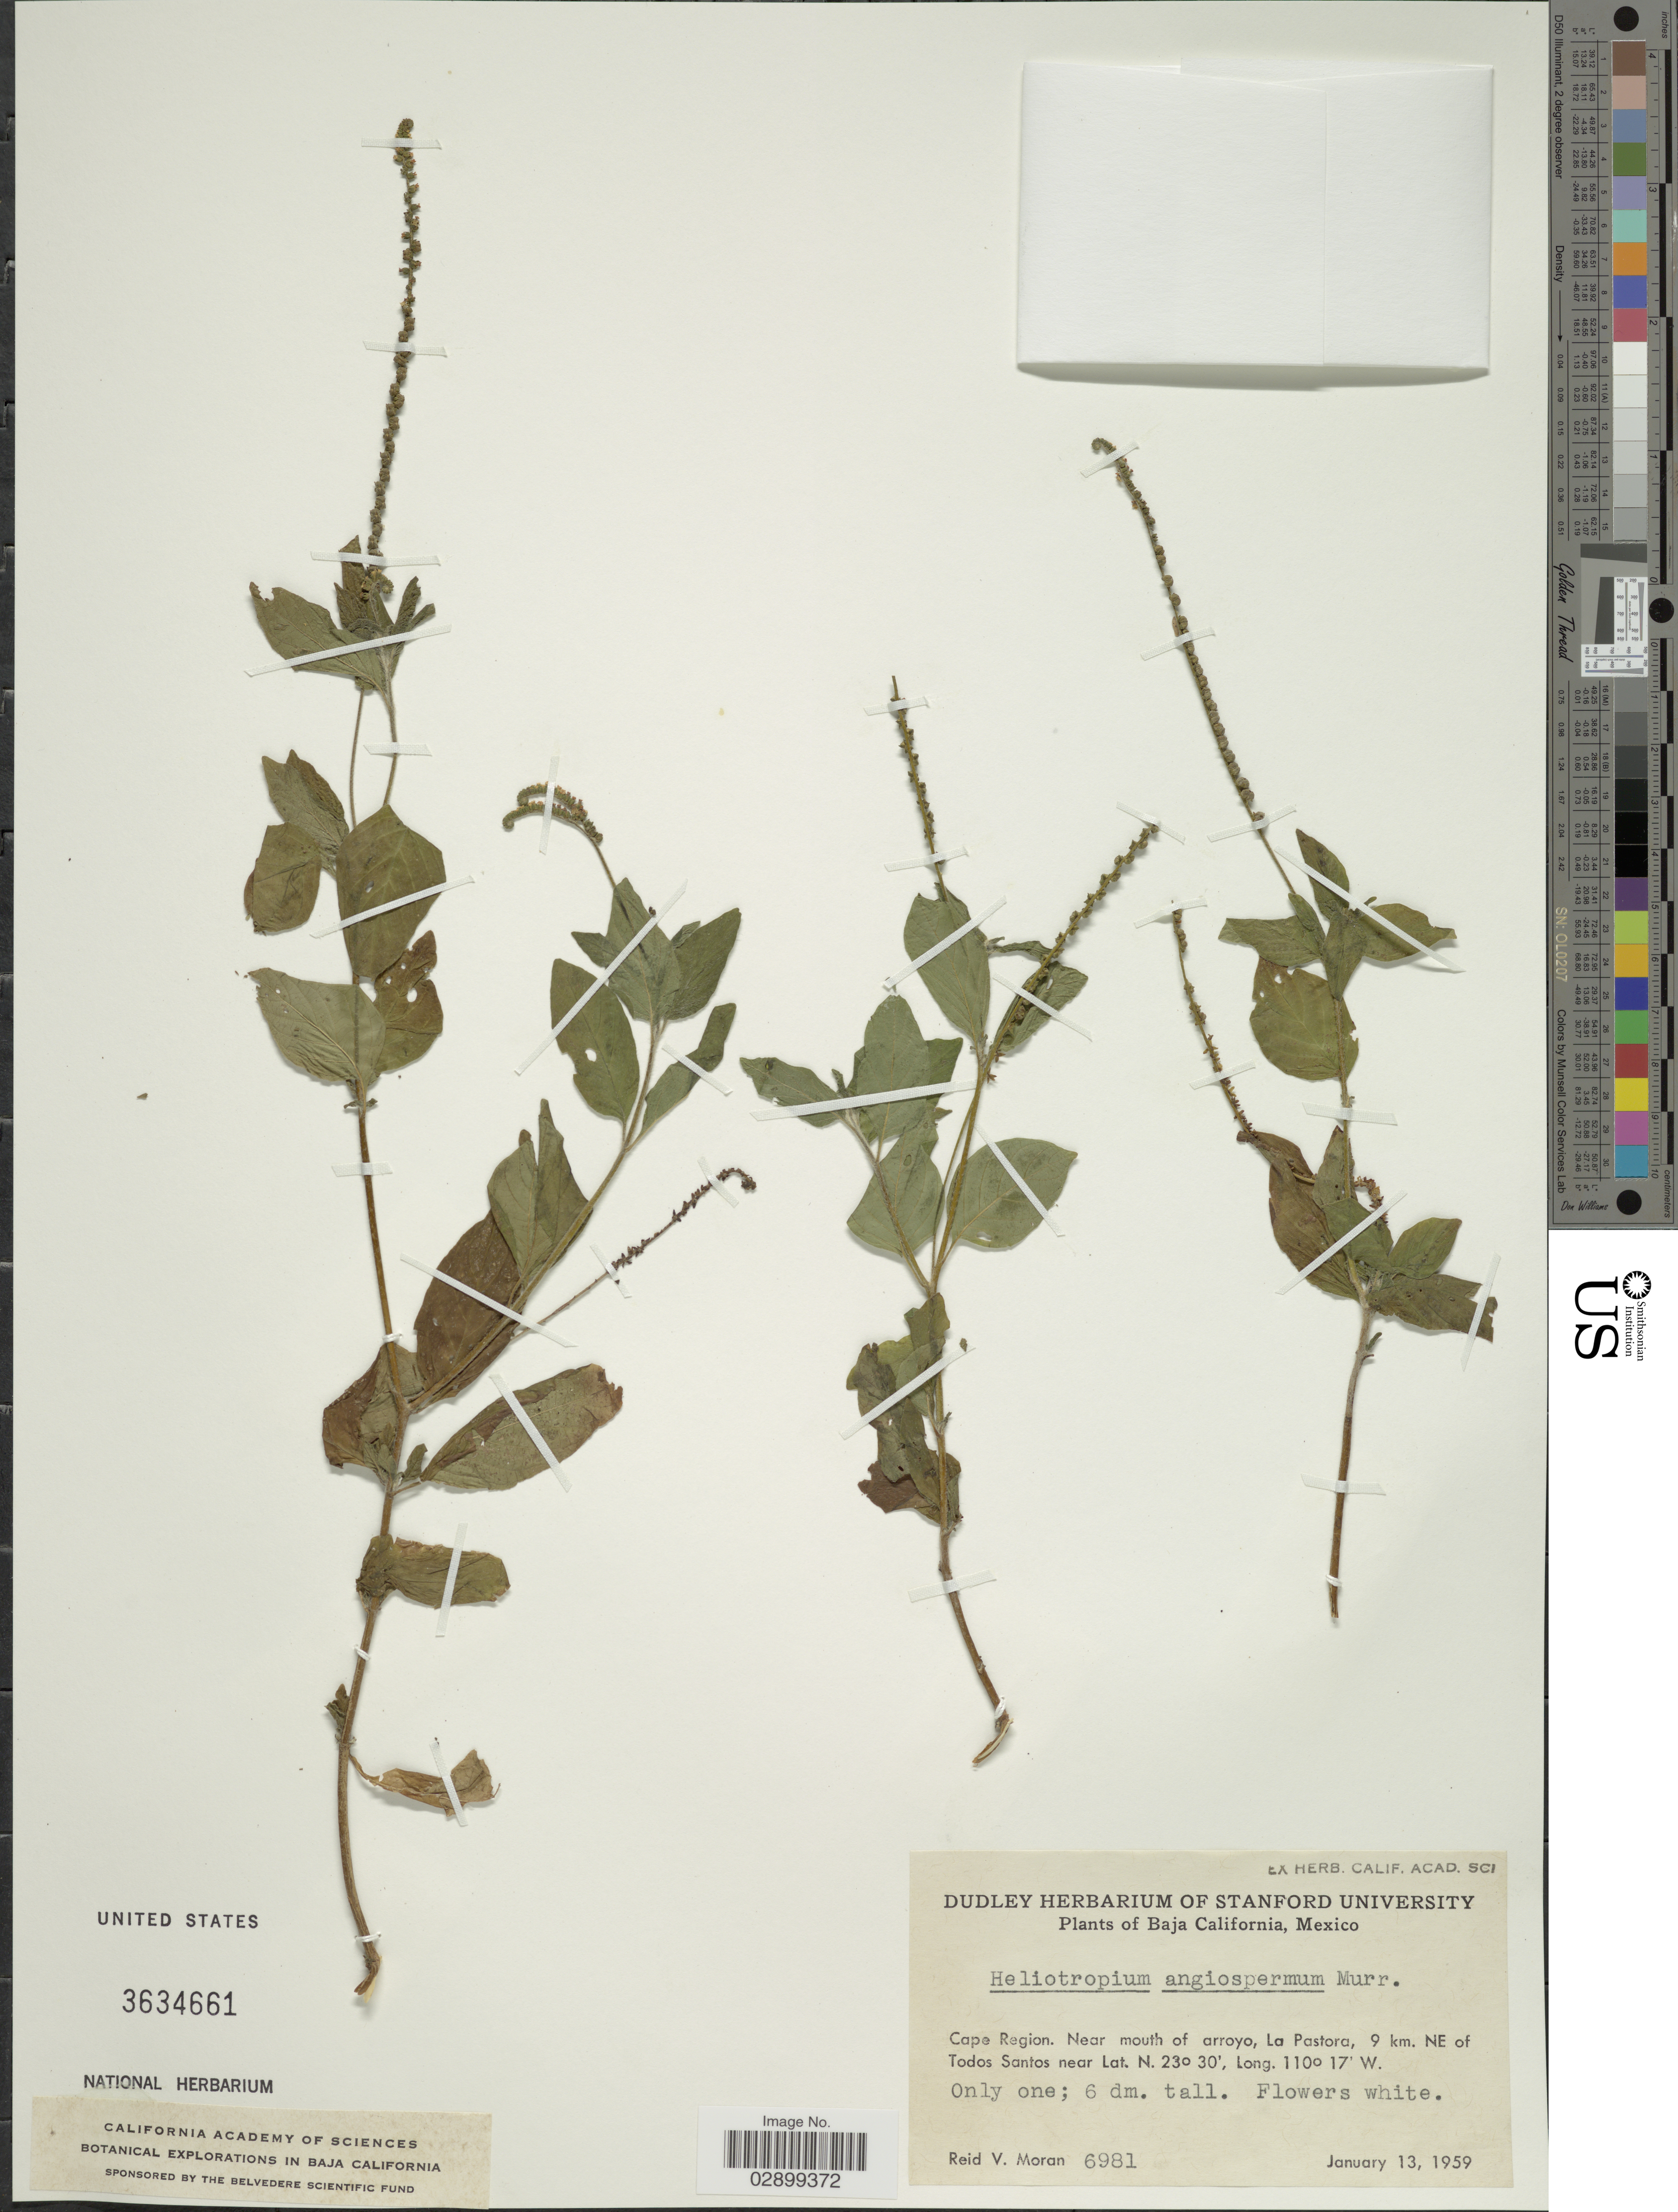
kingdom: Plantae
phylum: Tracheophyta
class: Magnoliopsida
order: Boraginales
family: Heliotropiaceae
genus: Heliotropium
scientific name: Heliotropium angiospermum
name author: Murray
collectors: R. V. Moran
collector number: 6981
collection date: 1959-01-13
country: Mexico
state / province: Baja California Sur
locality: Cape Region. Near mouth of arroyo, La Pastora, 9 km. NE of Todos Santos.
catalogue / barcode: US 3634661